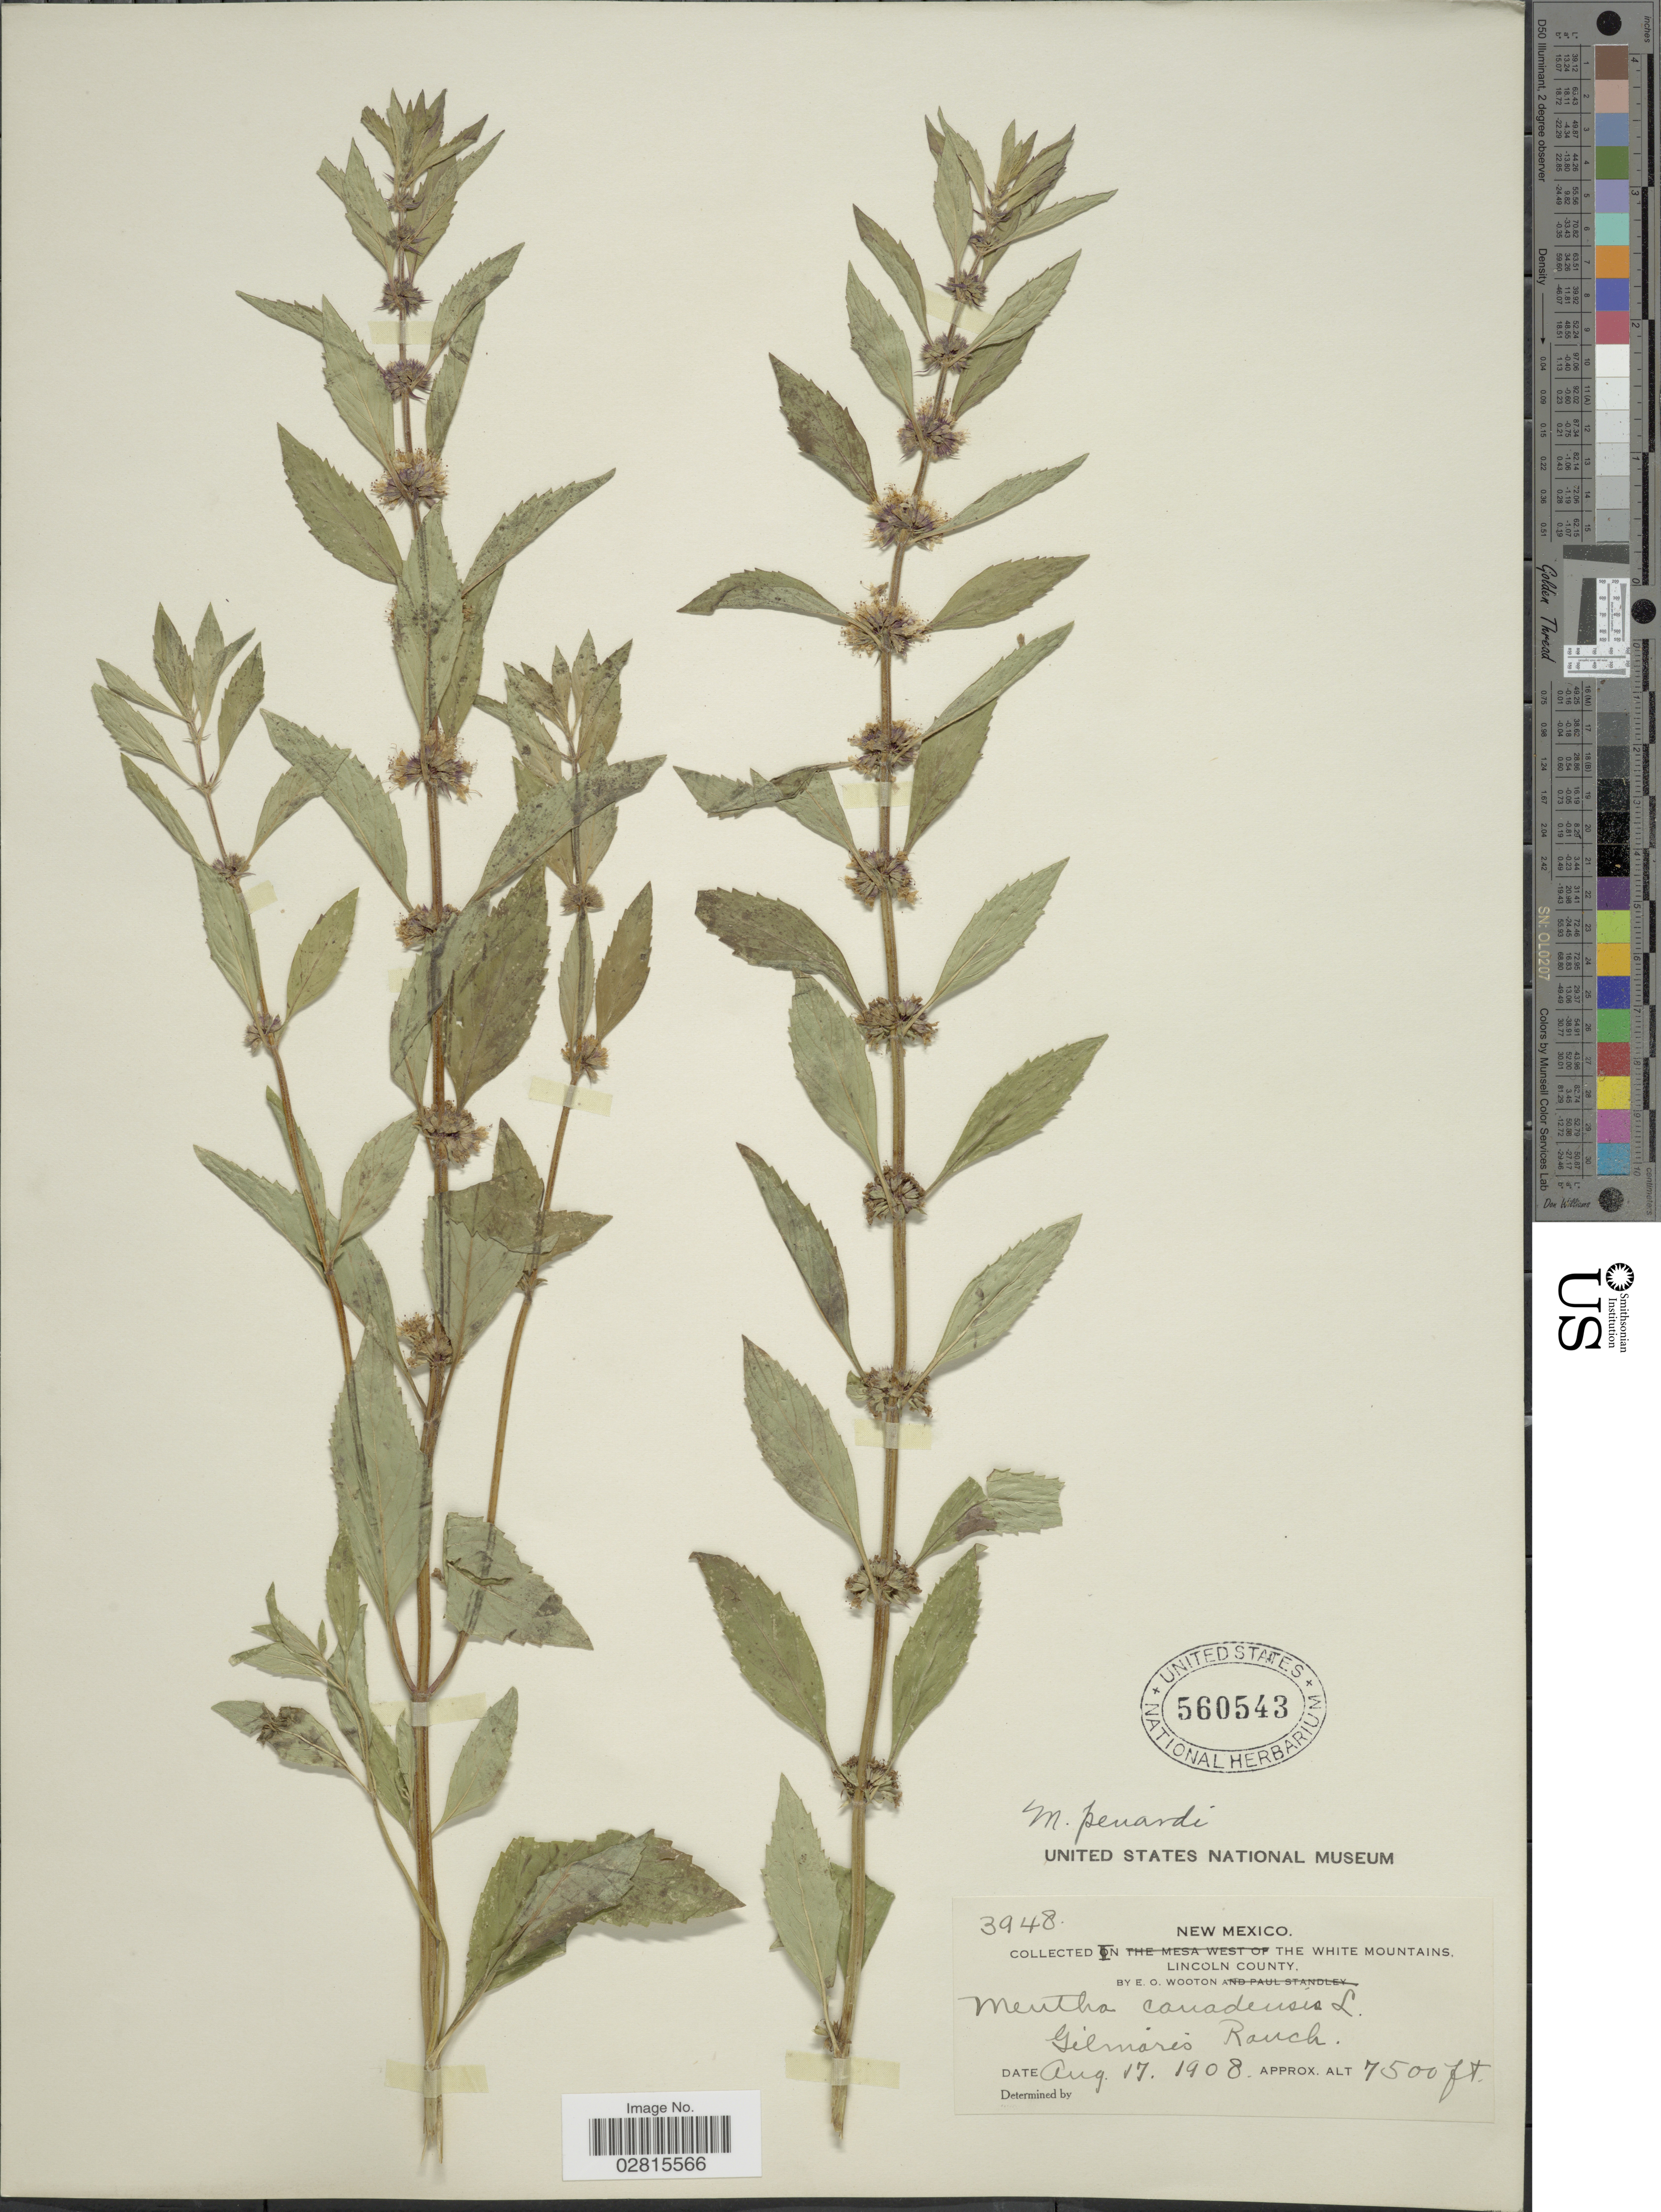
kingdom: Plantae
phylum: Tracheophyta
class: Magnoliopsida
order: Lamiales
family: Lamiaceae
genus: Mentha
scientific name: Mentha penardii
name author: (Briq.) Rydb.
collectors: E. O. Wooton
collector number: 3948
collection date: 1908-08-17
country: United States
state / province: New Mexico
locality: White Mountains, Lincoln County, Gilmaris Ranch.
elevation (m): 2286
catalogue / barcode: US 560543